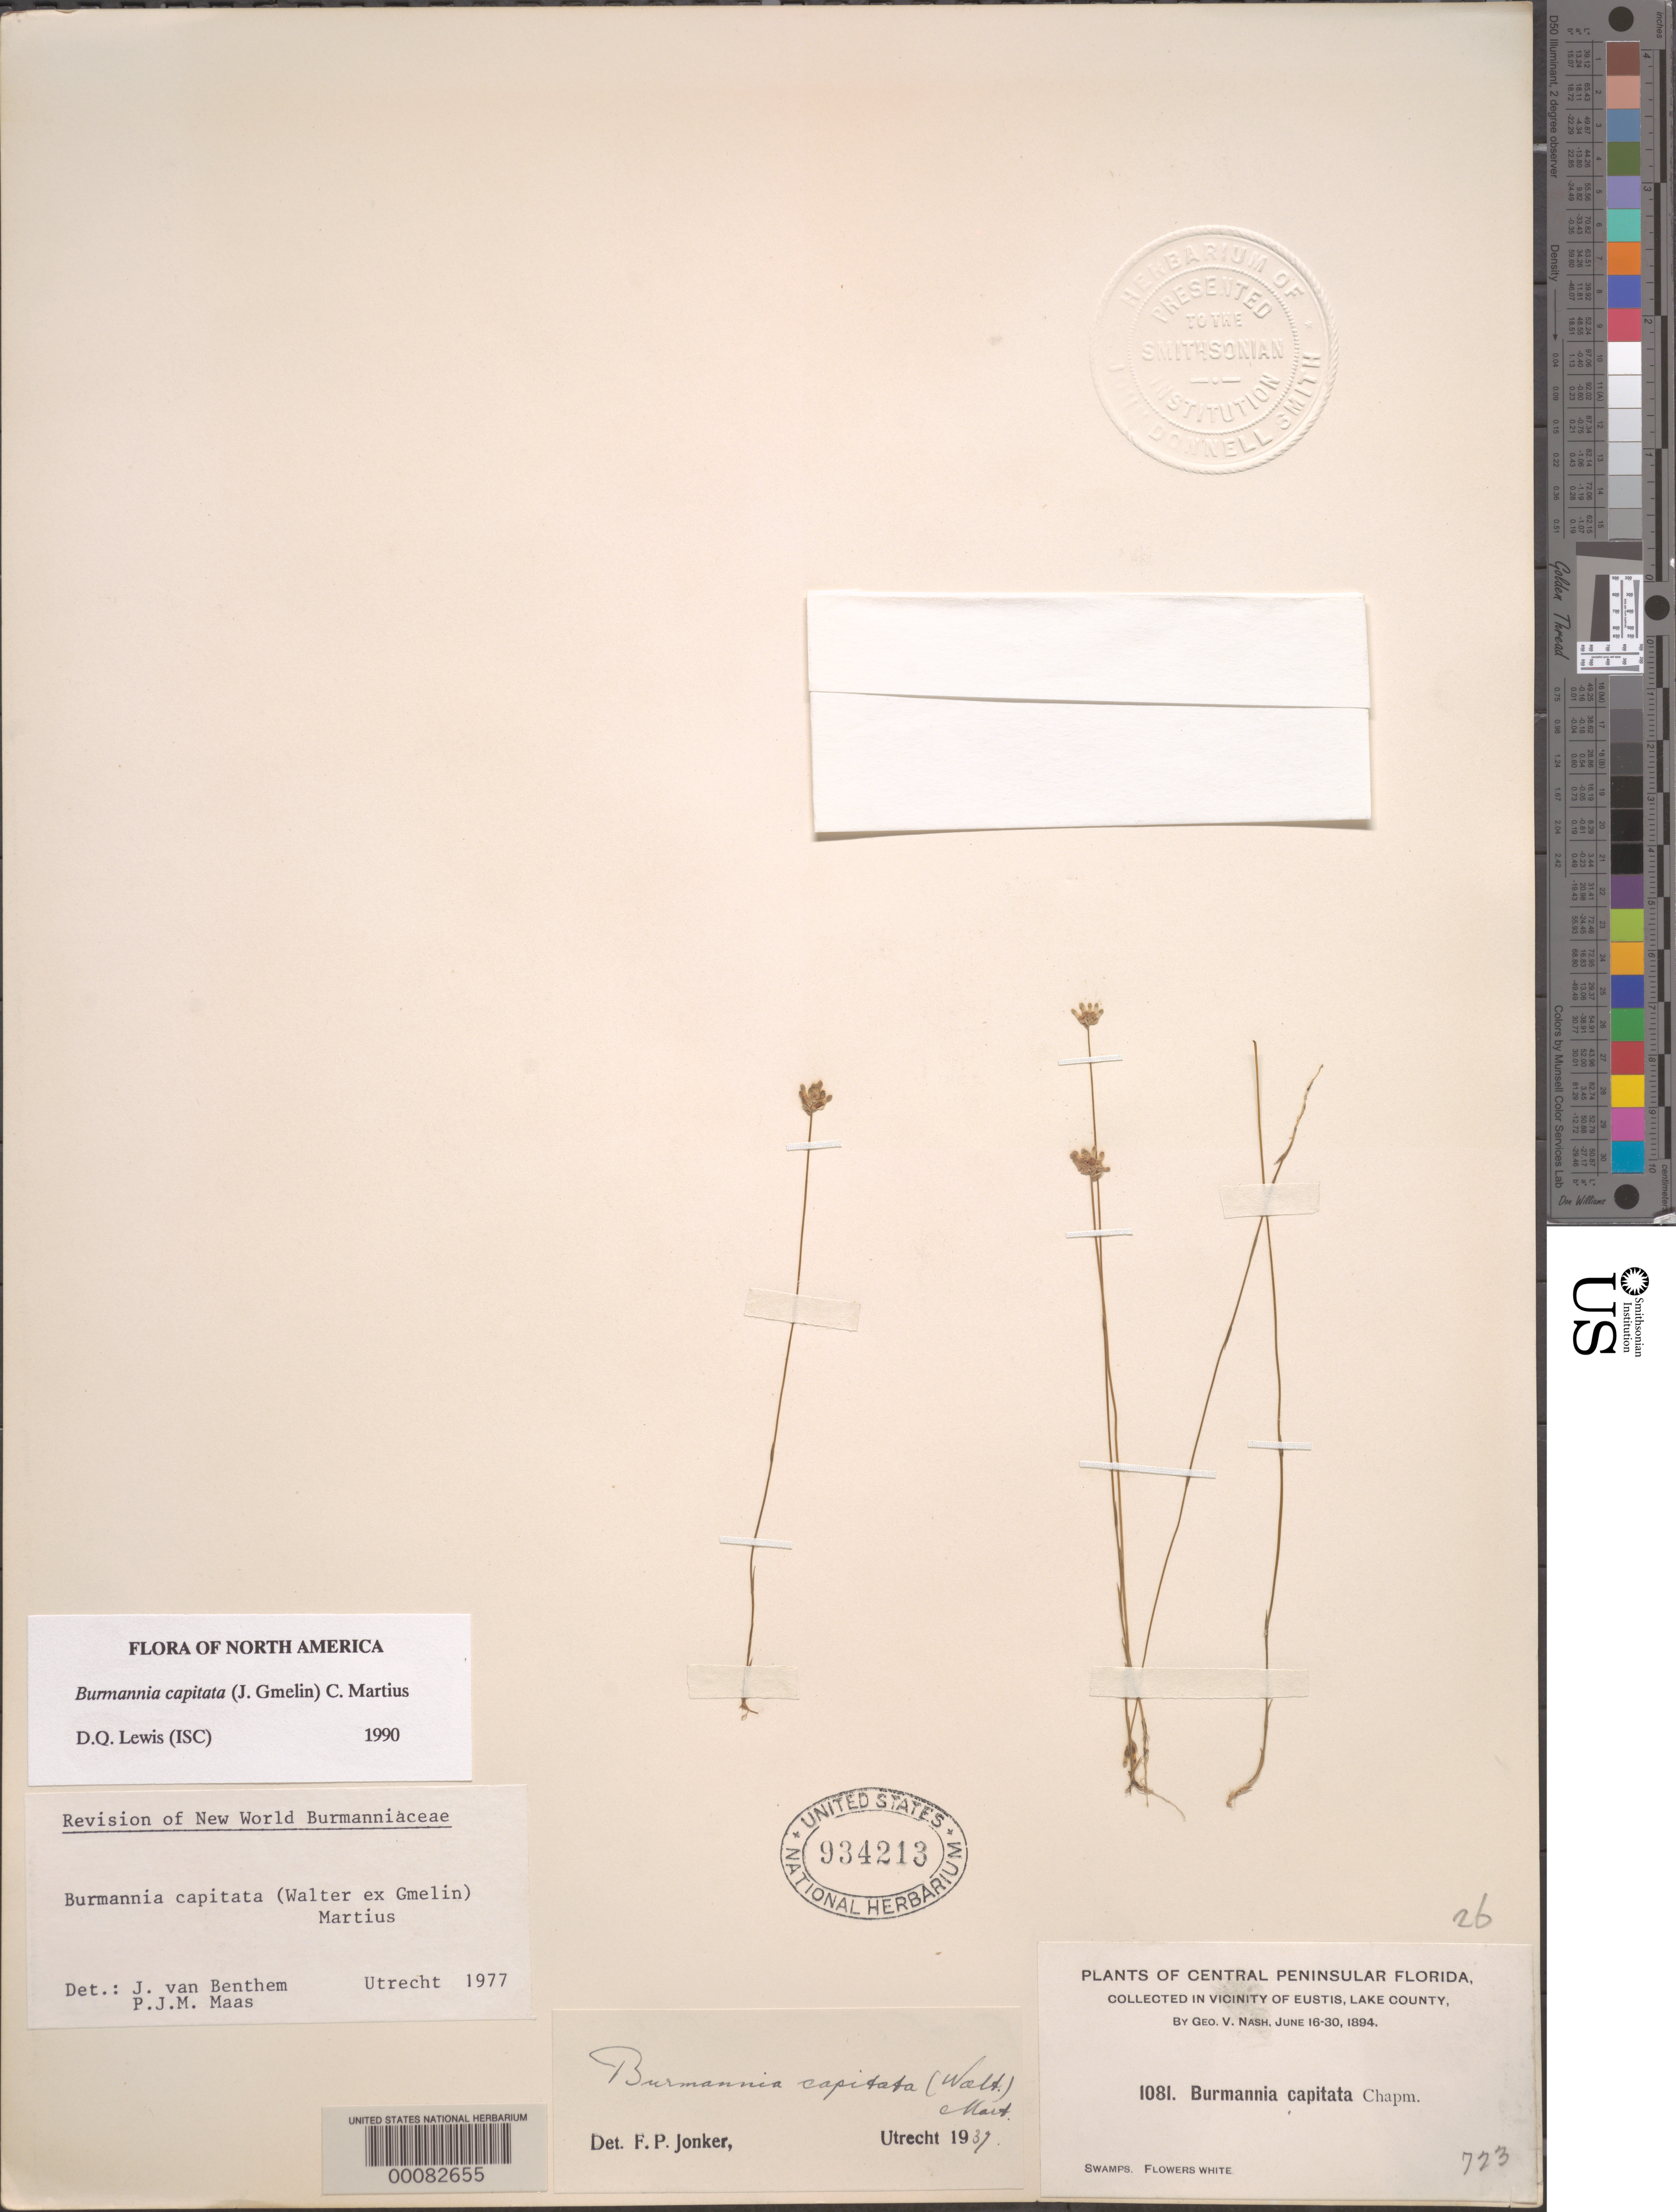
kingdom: Plantae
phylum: Tracheophyta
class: Liliopsida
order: Dioscoreales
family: Burmanniaceae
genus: Burmannia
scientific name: Burmannia capitata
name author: (Walter ex J.F. Gmel.) Mart.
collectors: G. V. Nash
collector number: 1081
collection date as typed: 16 Jun 1894 to 30 Jun 1894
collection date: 1894-06-16/1894-06-30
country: United States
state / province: Florida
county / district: Lake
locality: Eustis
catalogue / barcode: US 934213